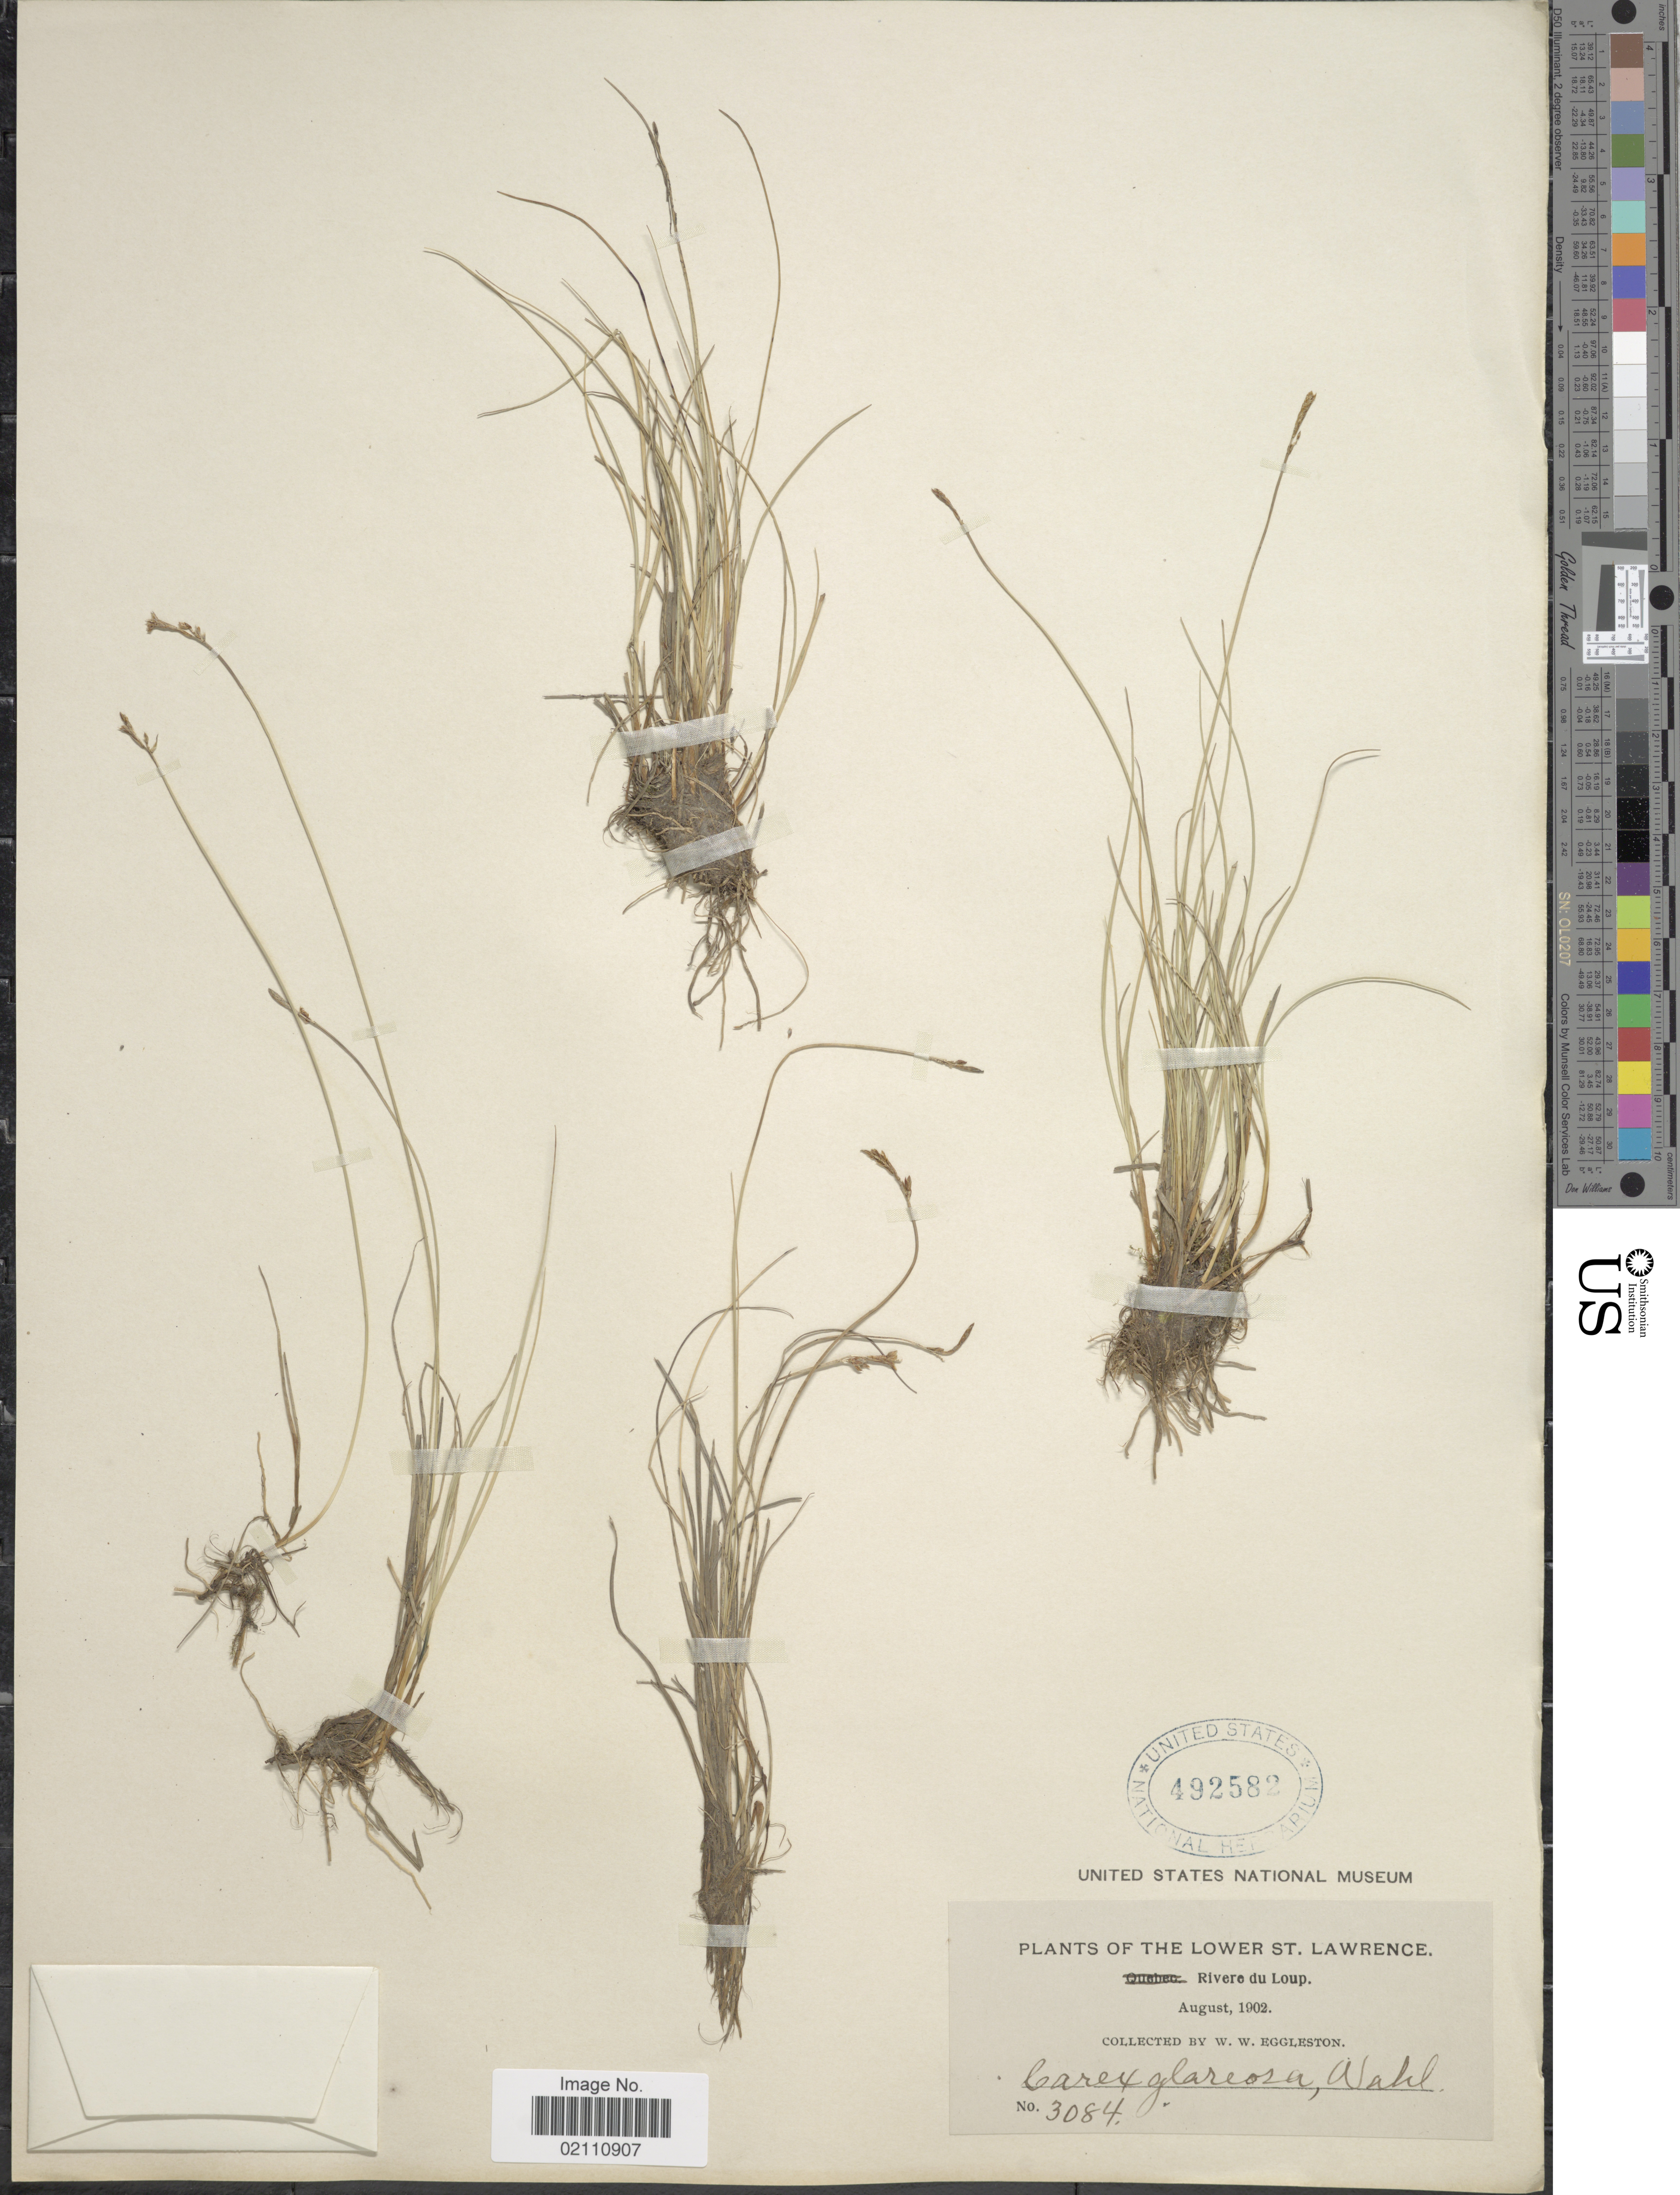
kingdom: Plantae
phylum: Tracheophyta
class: Liliopsida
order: Poales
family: Cyperaceae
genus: Carex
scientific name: Carex glareosa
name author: Schkuhr ex Wahlenb.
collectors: W. W. Eggleston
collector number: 3084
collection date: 1902-08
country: Canada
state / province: Quebec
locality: The Lower St. Lawrence, Riviere du Loup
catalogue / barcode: US 492582